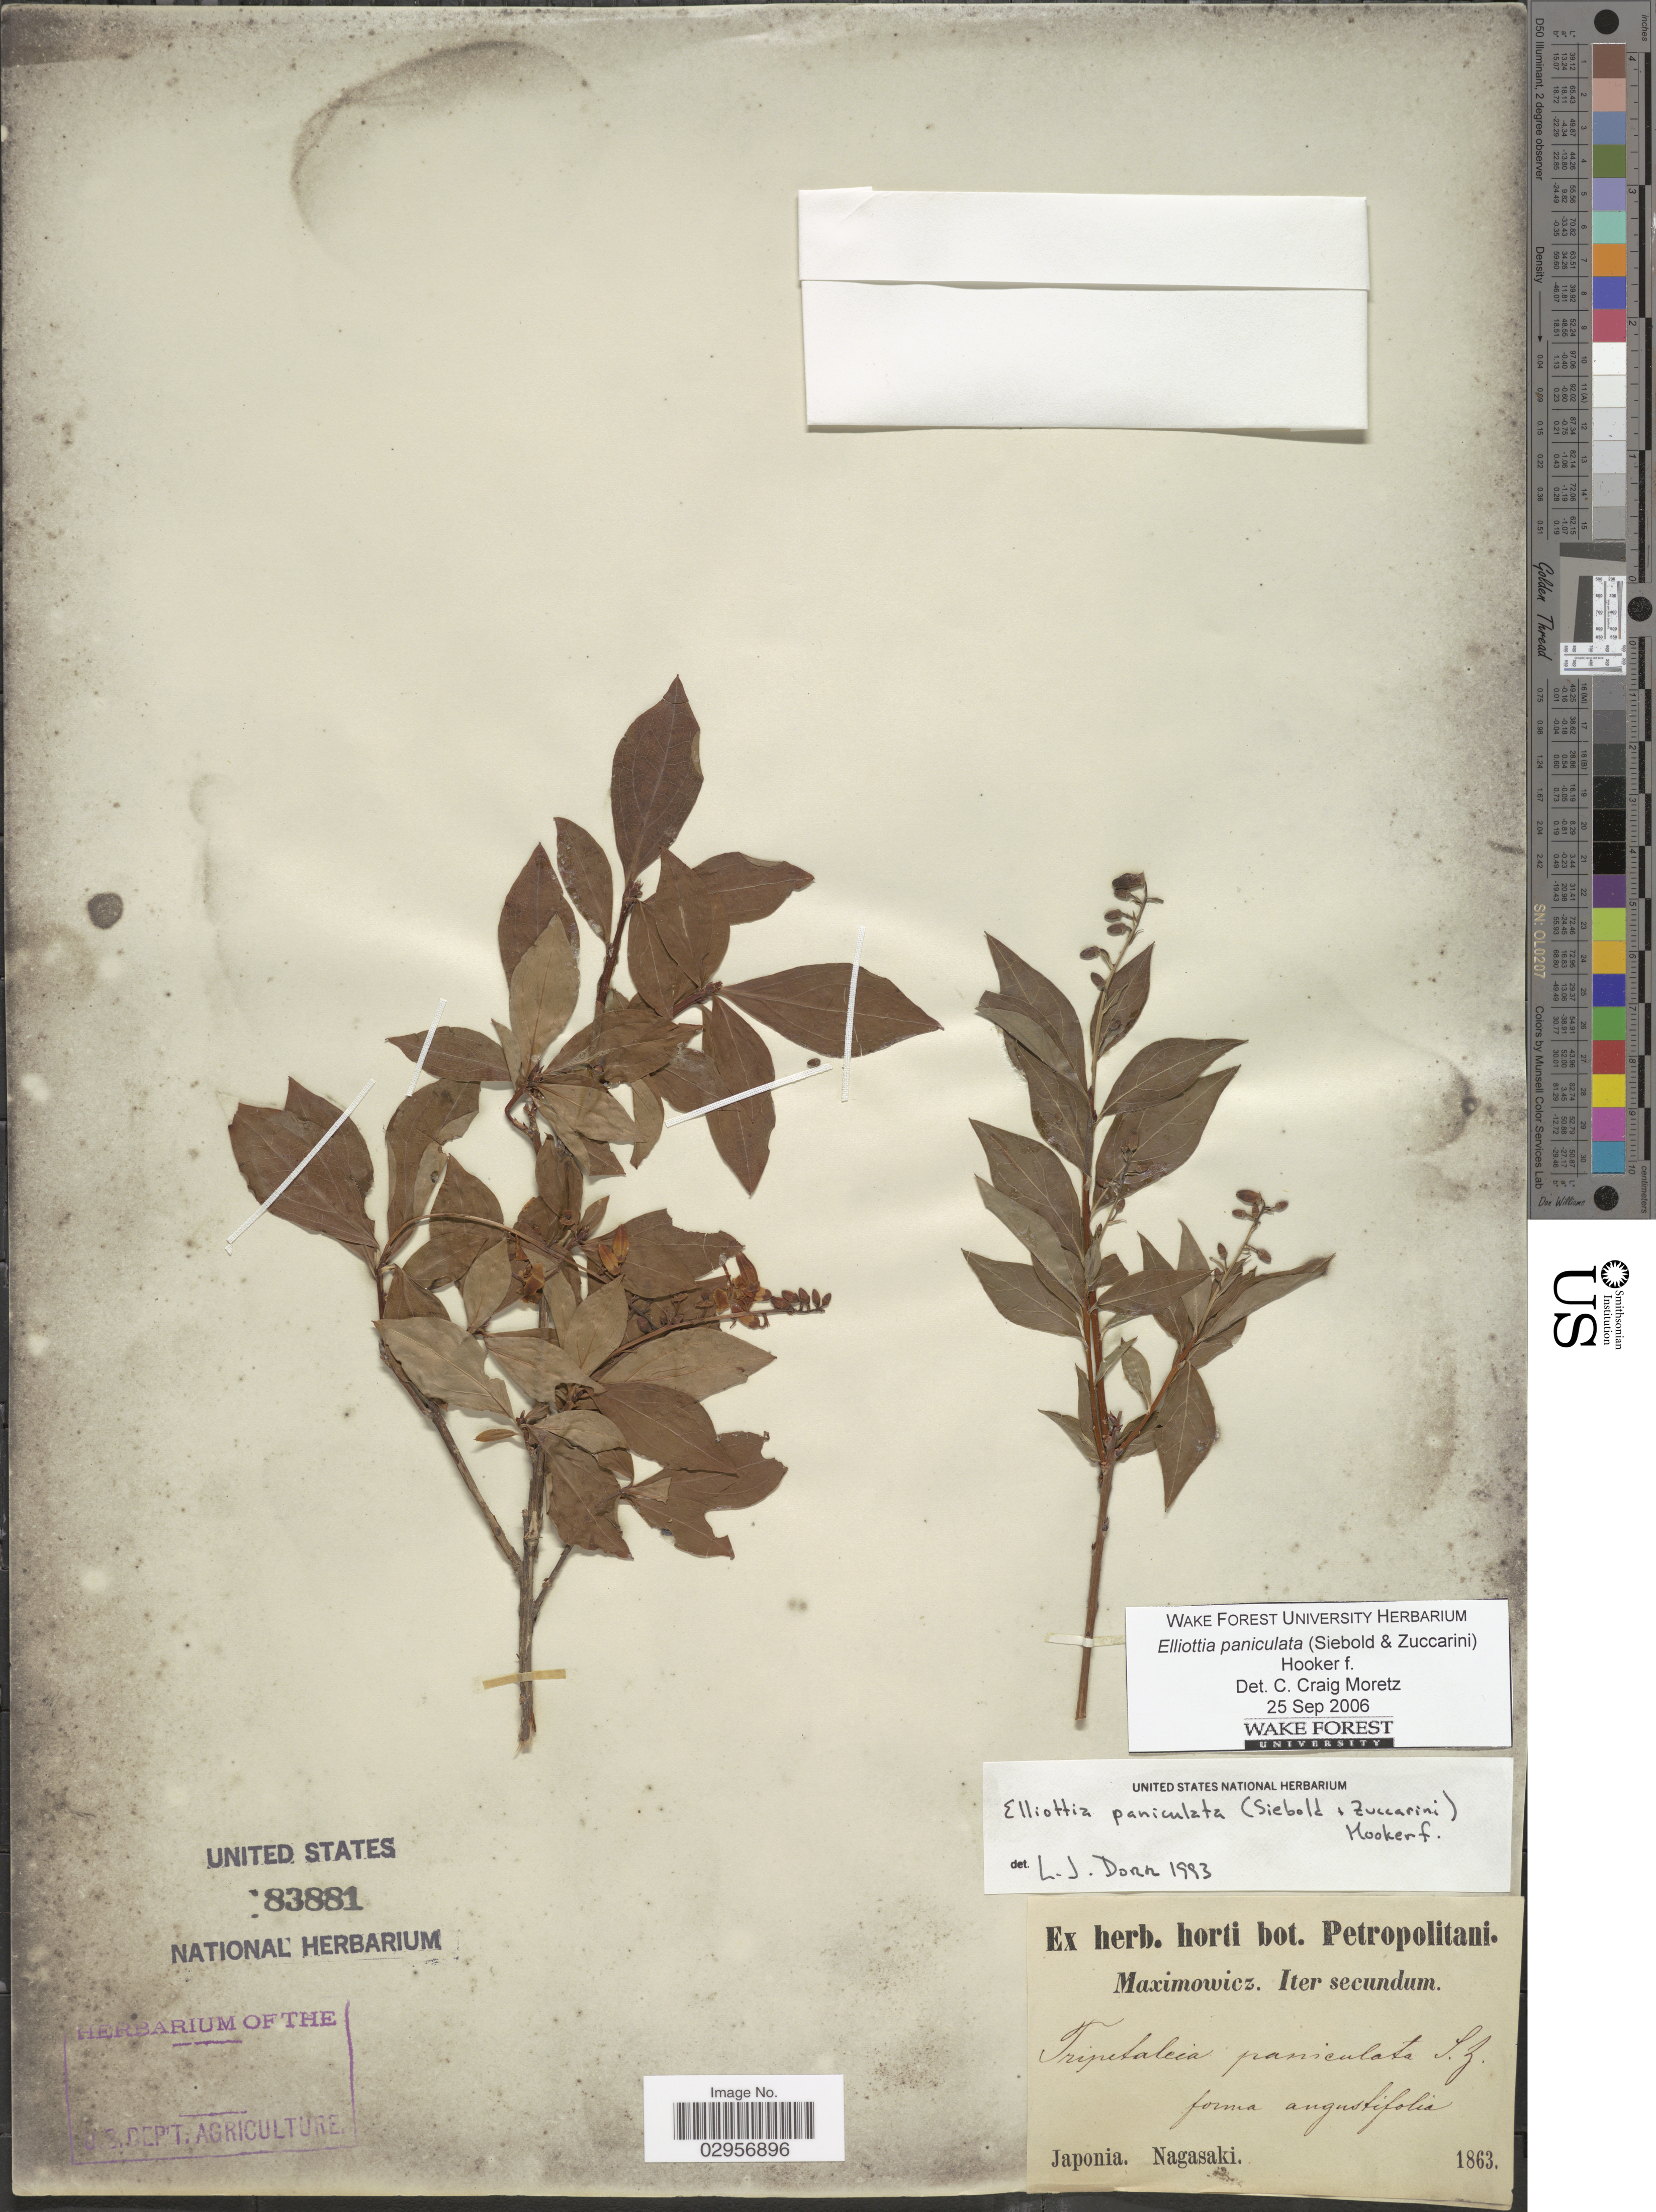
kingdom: Plantae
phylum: Tracheophyta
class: Magnoliopsida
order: Ericales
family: Ericaceae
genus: Elliottia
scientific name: Elliottia paniculata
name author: (Siebold & Zucc.) Benth. & Hook. f.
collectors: -. Maximowicz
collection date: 1863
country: Japan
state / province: Nagasaki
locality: Japonia, Iter secundum.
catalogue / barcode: US 83881